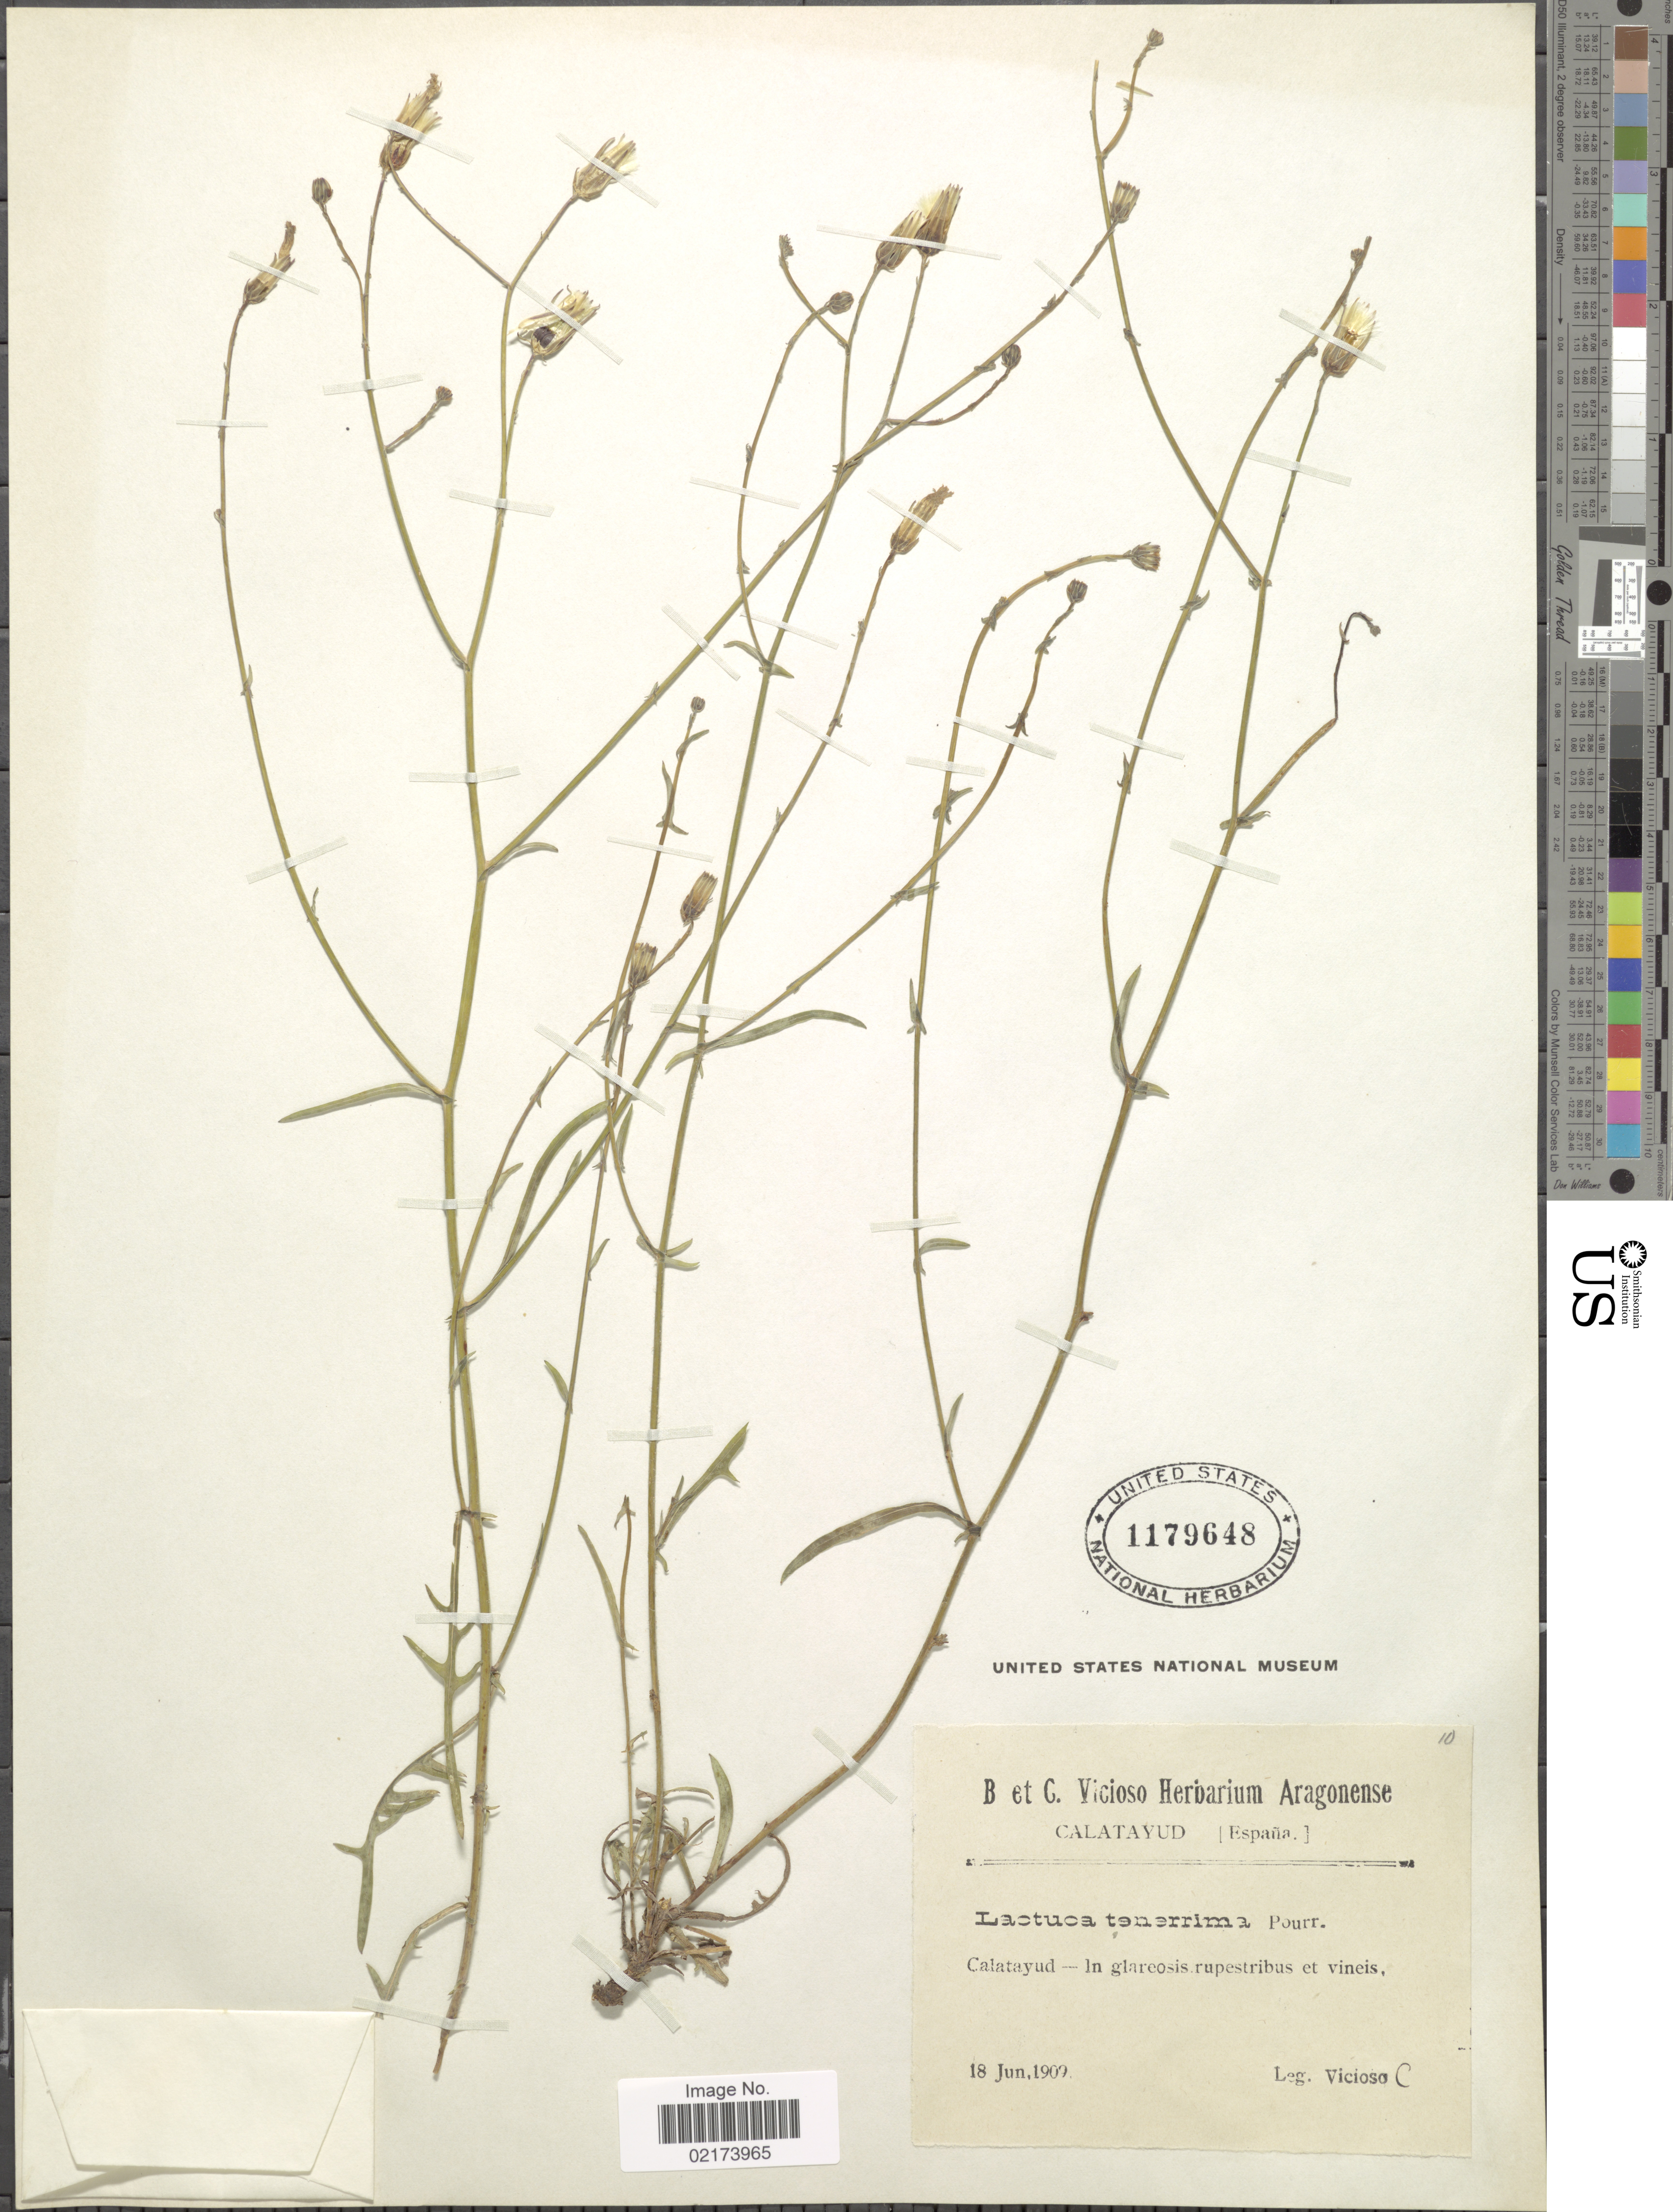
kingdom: Plantae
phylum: Tracheophyta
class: Magnoliopsida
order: Asterales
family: Asteraceae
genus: Lactuca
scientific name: Lactuca tenerrima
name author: Pourr.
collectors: C. Vicioso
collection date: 1909-06-18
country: Spain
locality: Calatayud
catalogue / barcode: US 1179648